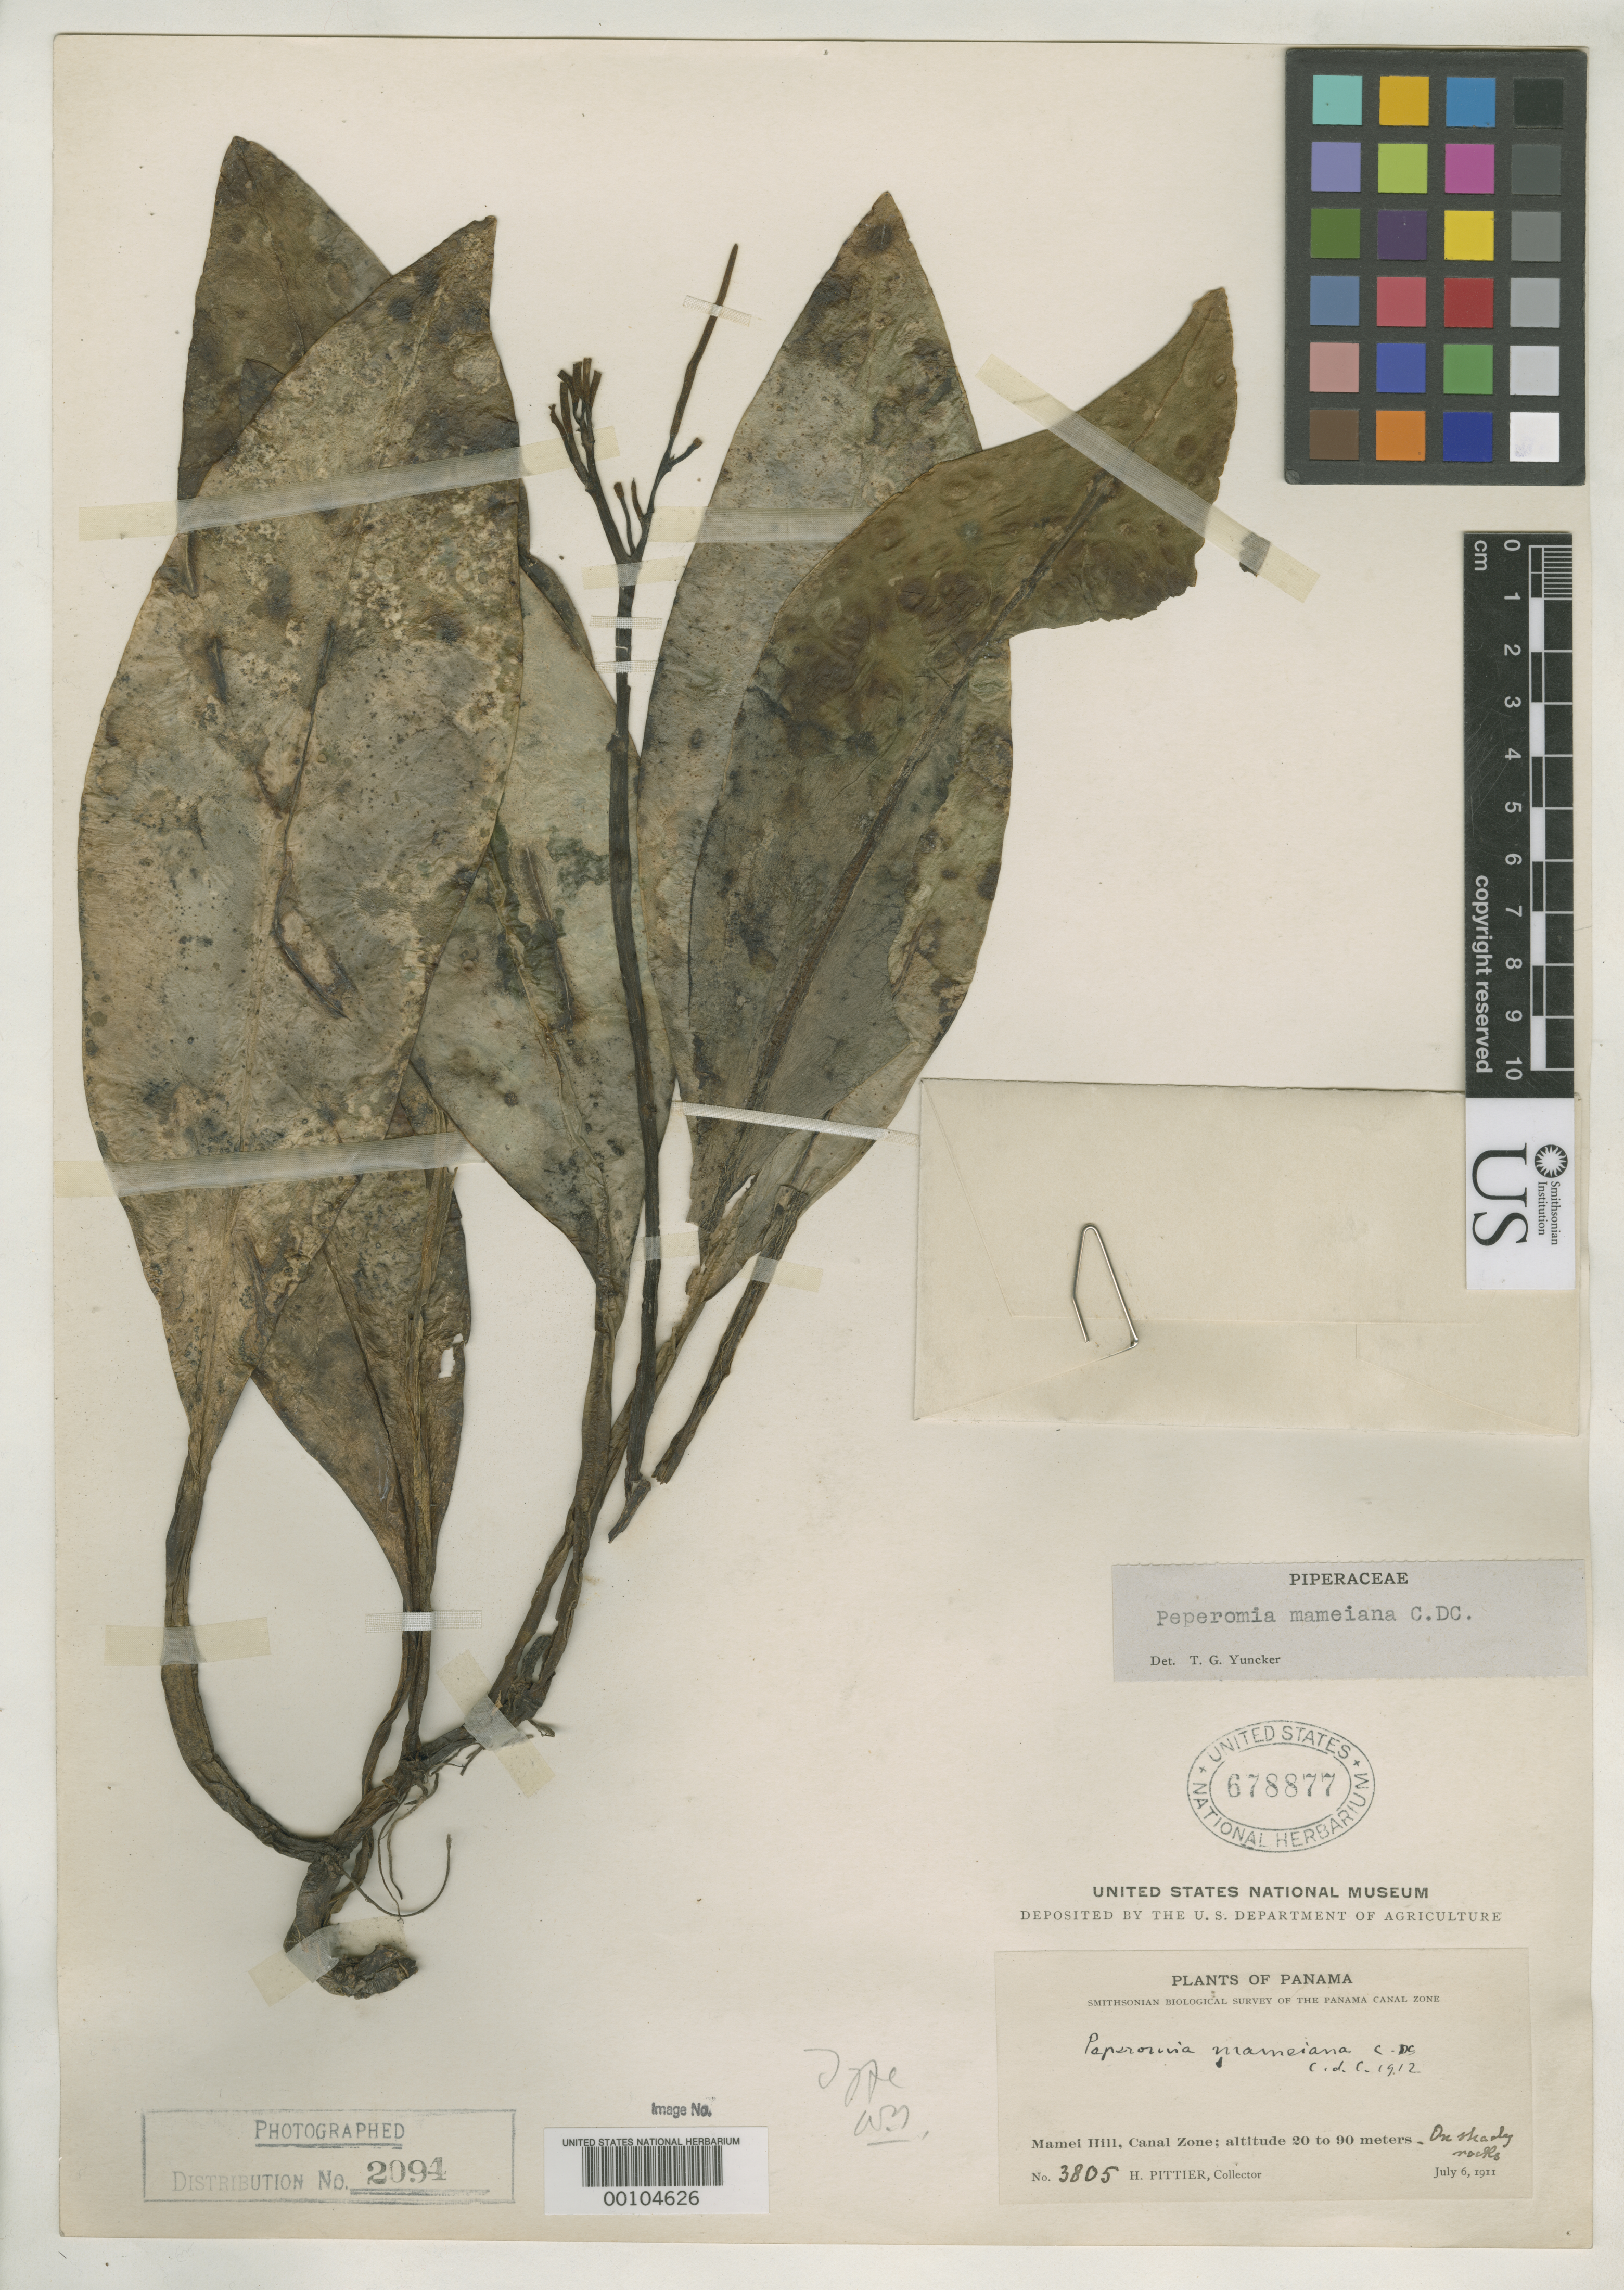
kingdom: Plantae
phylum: Tracheophyta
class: Magnoliopsida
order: Piperales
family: Piperaceae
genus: Peperomia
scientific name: Peperomia mameiana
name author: C. DC.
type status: Type Collection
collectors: H. F. Pittier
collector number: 3805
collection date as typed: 06 Jul 1911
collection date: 1911-07-06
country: Panama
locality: Mamei Hill.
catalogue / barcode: US 678877